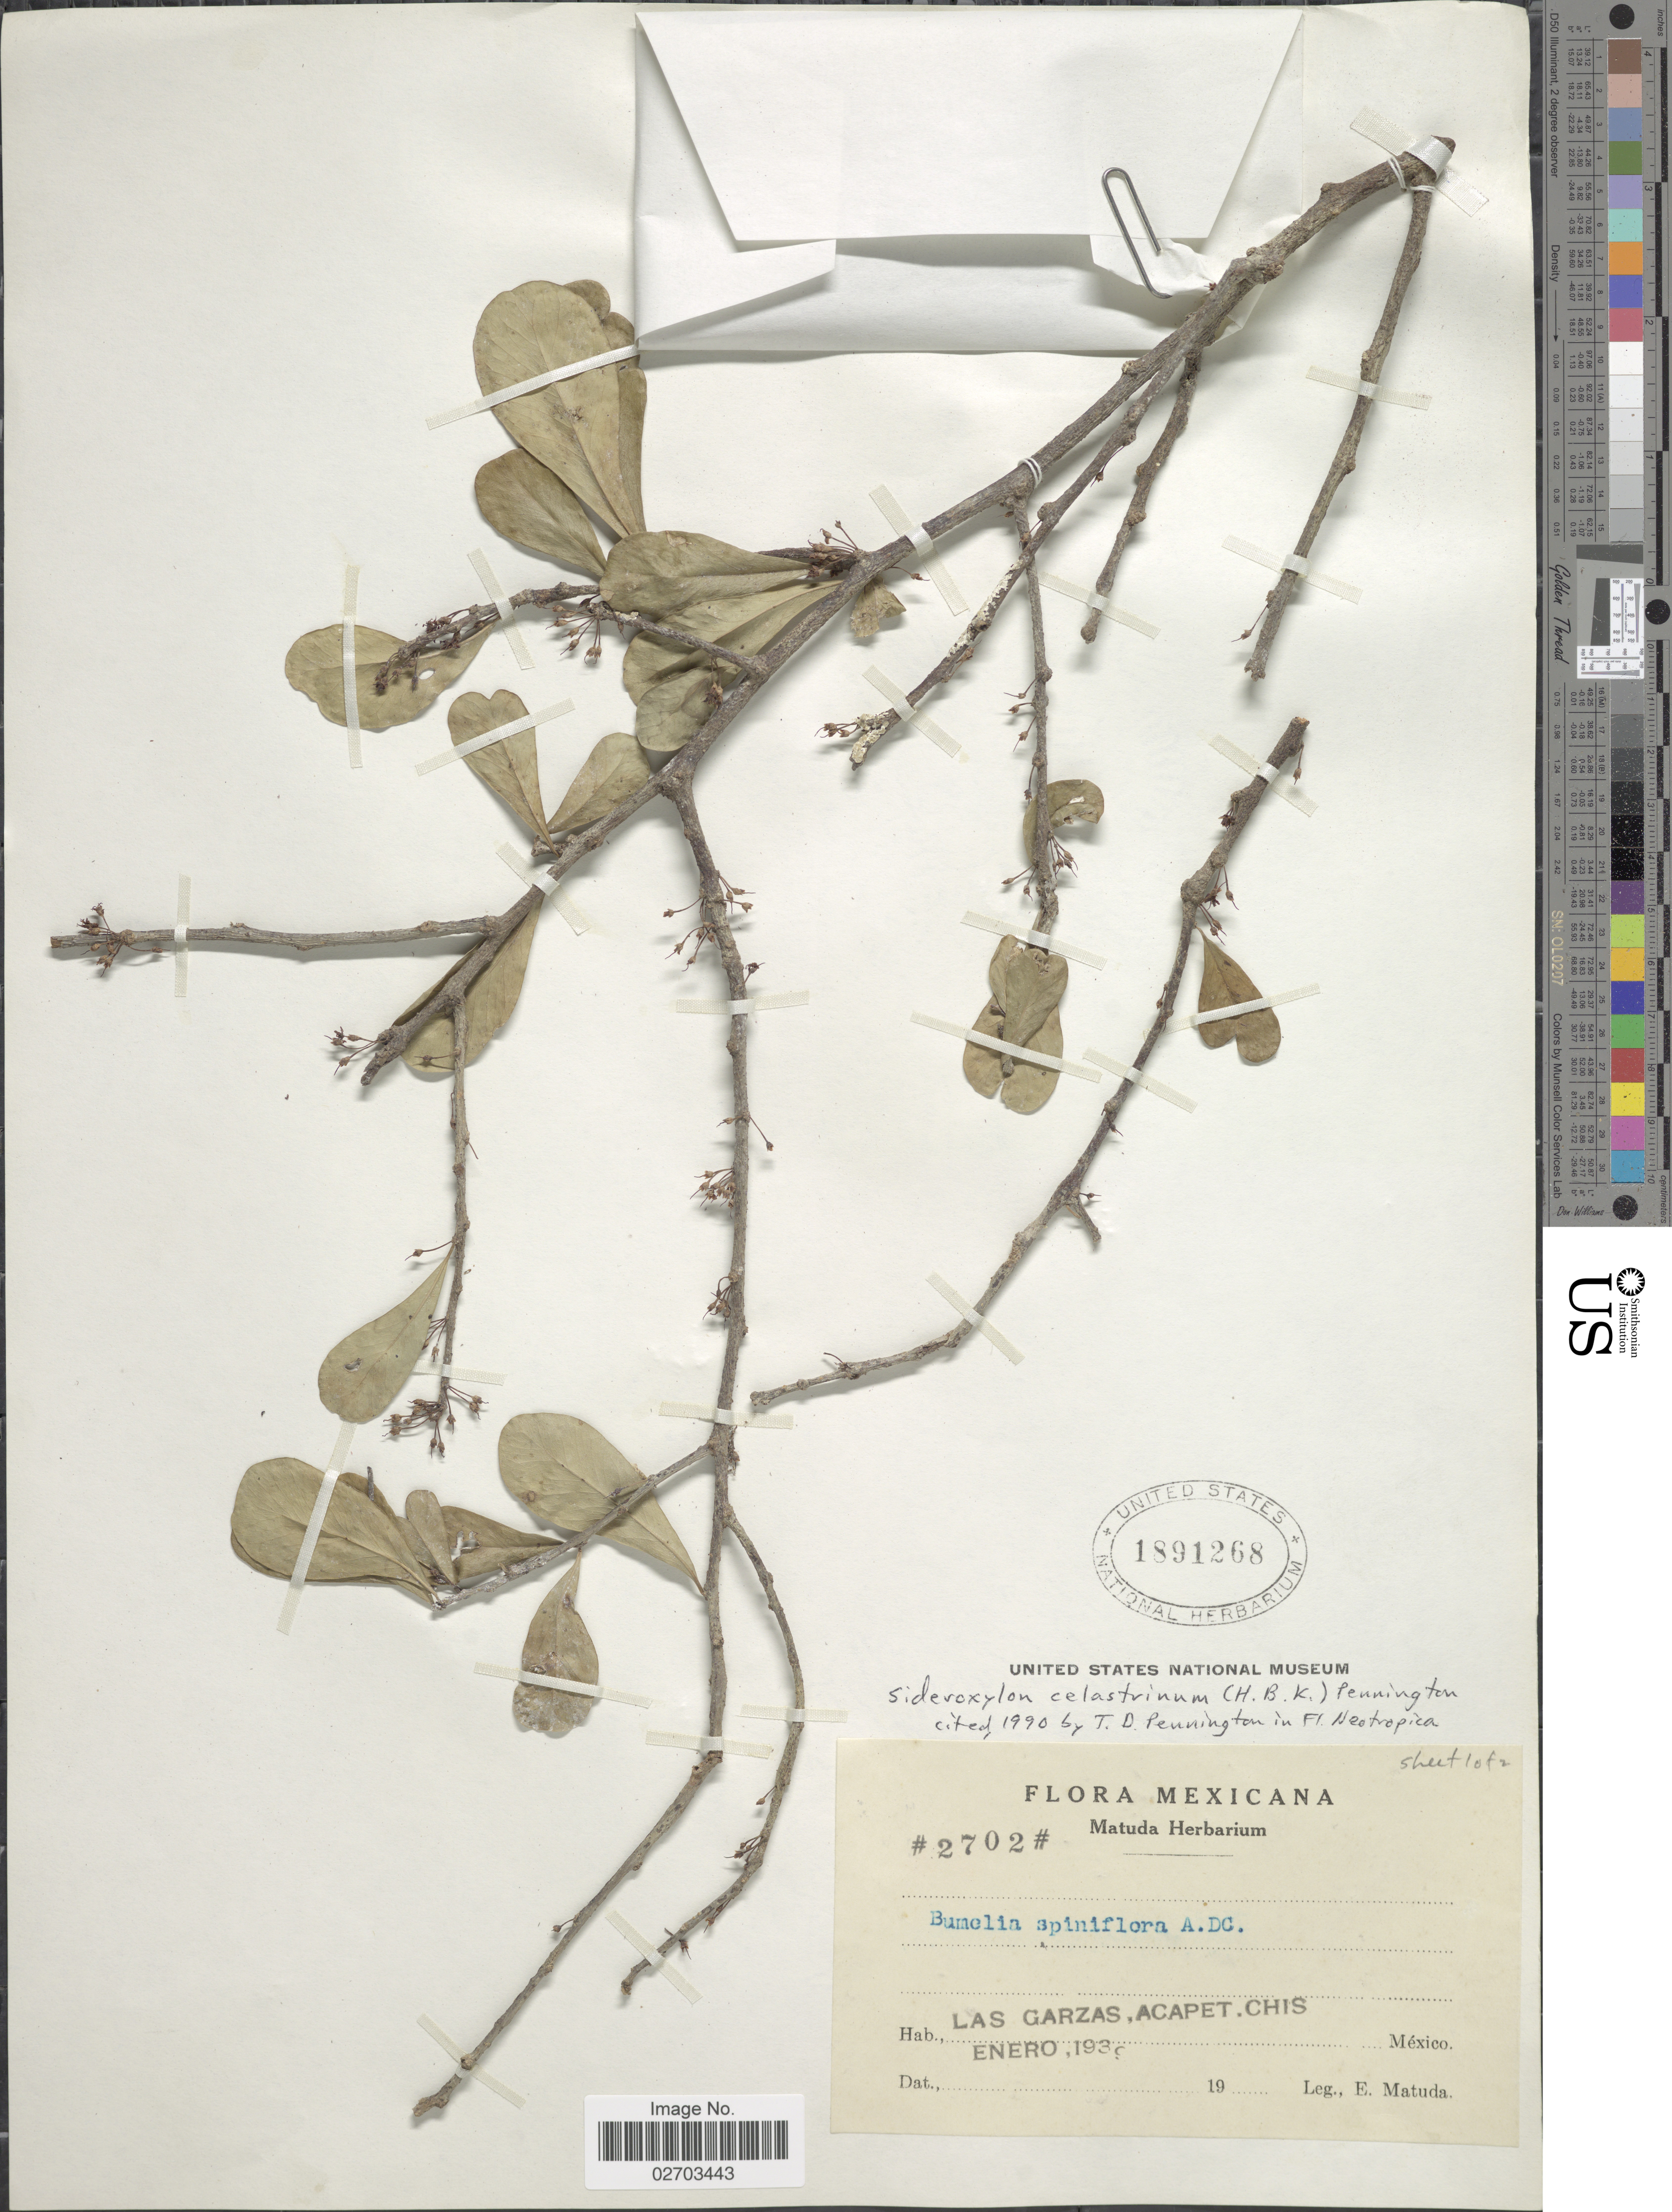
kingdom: Plantae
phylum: Tracheophyta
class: Magnoliopsida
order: Ericales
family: Sapotaceae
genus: Sideroxylon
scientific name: Sideroxylon celastrinum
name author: (Kunth) T.D. Penn.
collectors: E. Matuda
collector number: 2702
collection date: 1939-01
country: Mexico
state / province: Chiapas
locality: Las Carzas, Acapet, Chis.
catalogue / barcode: US 1891268